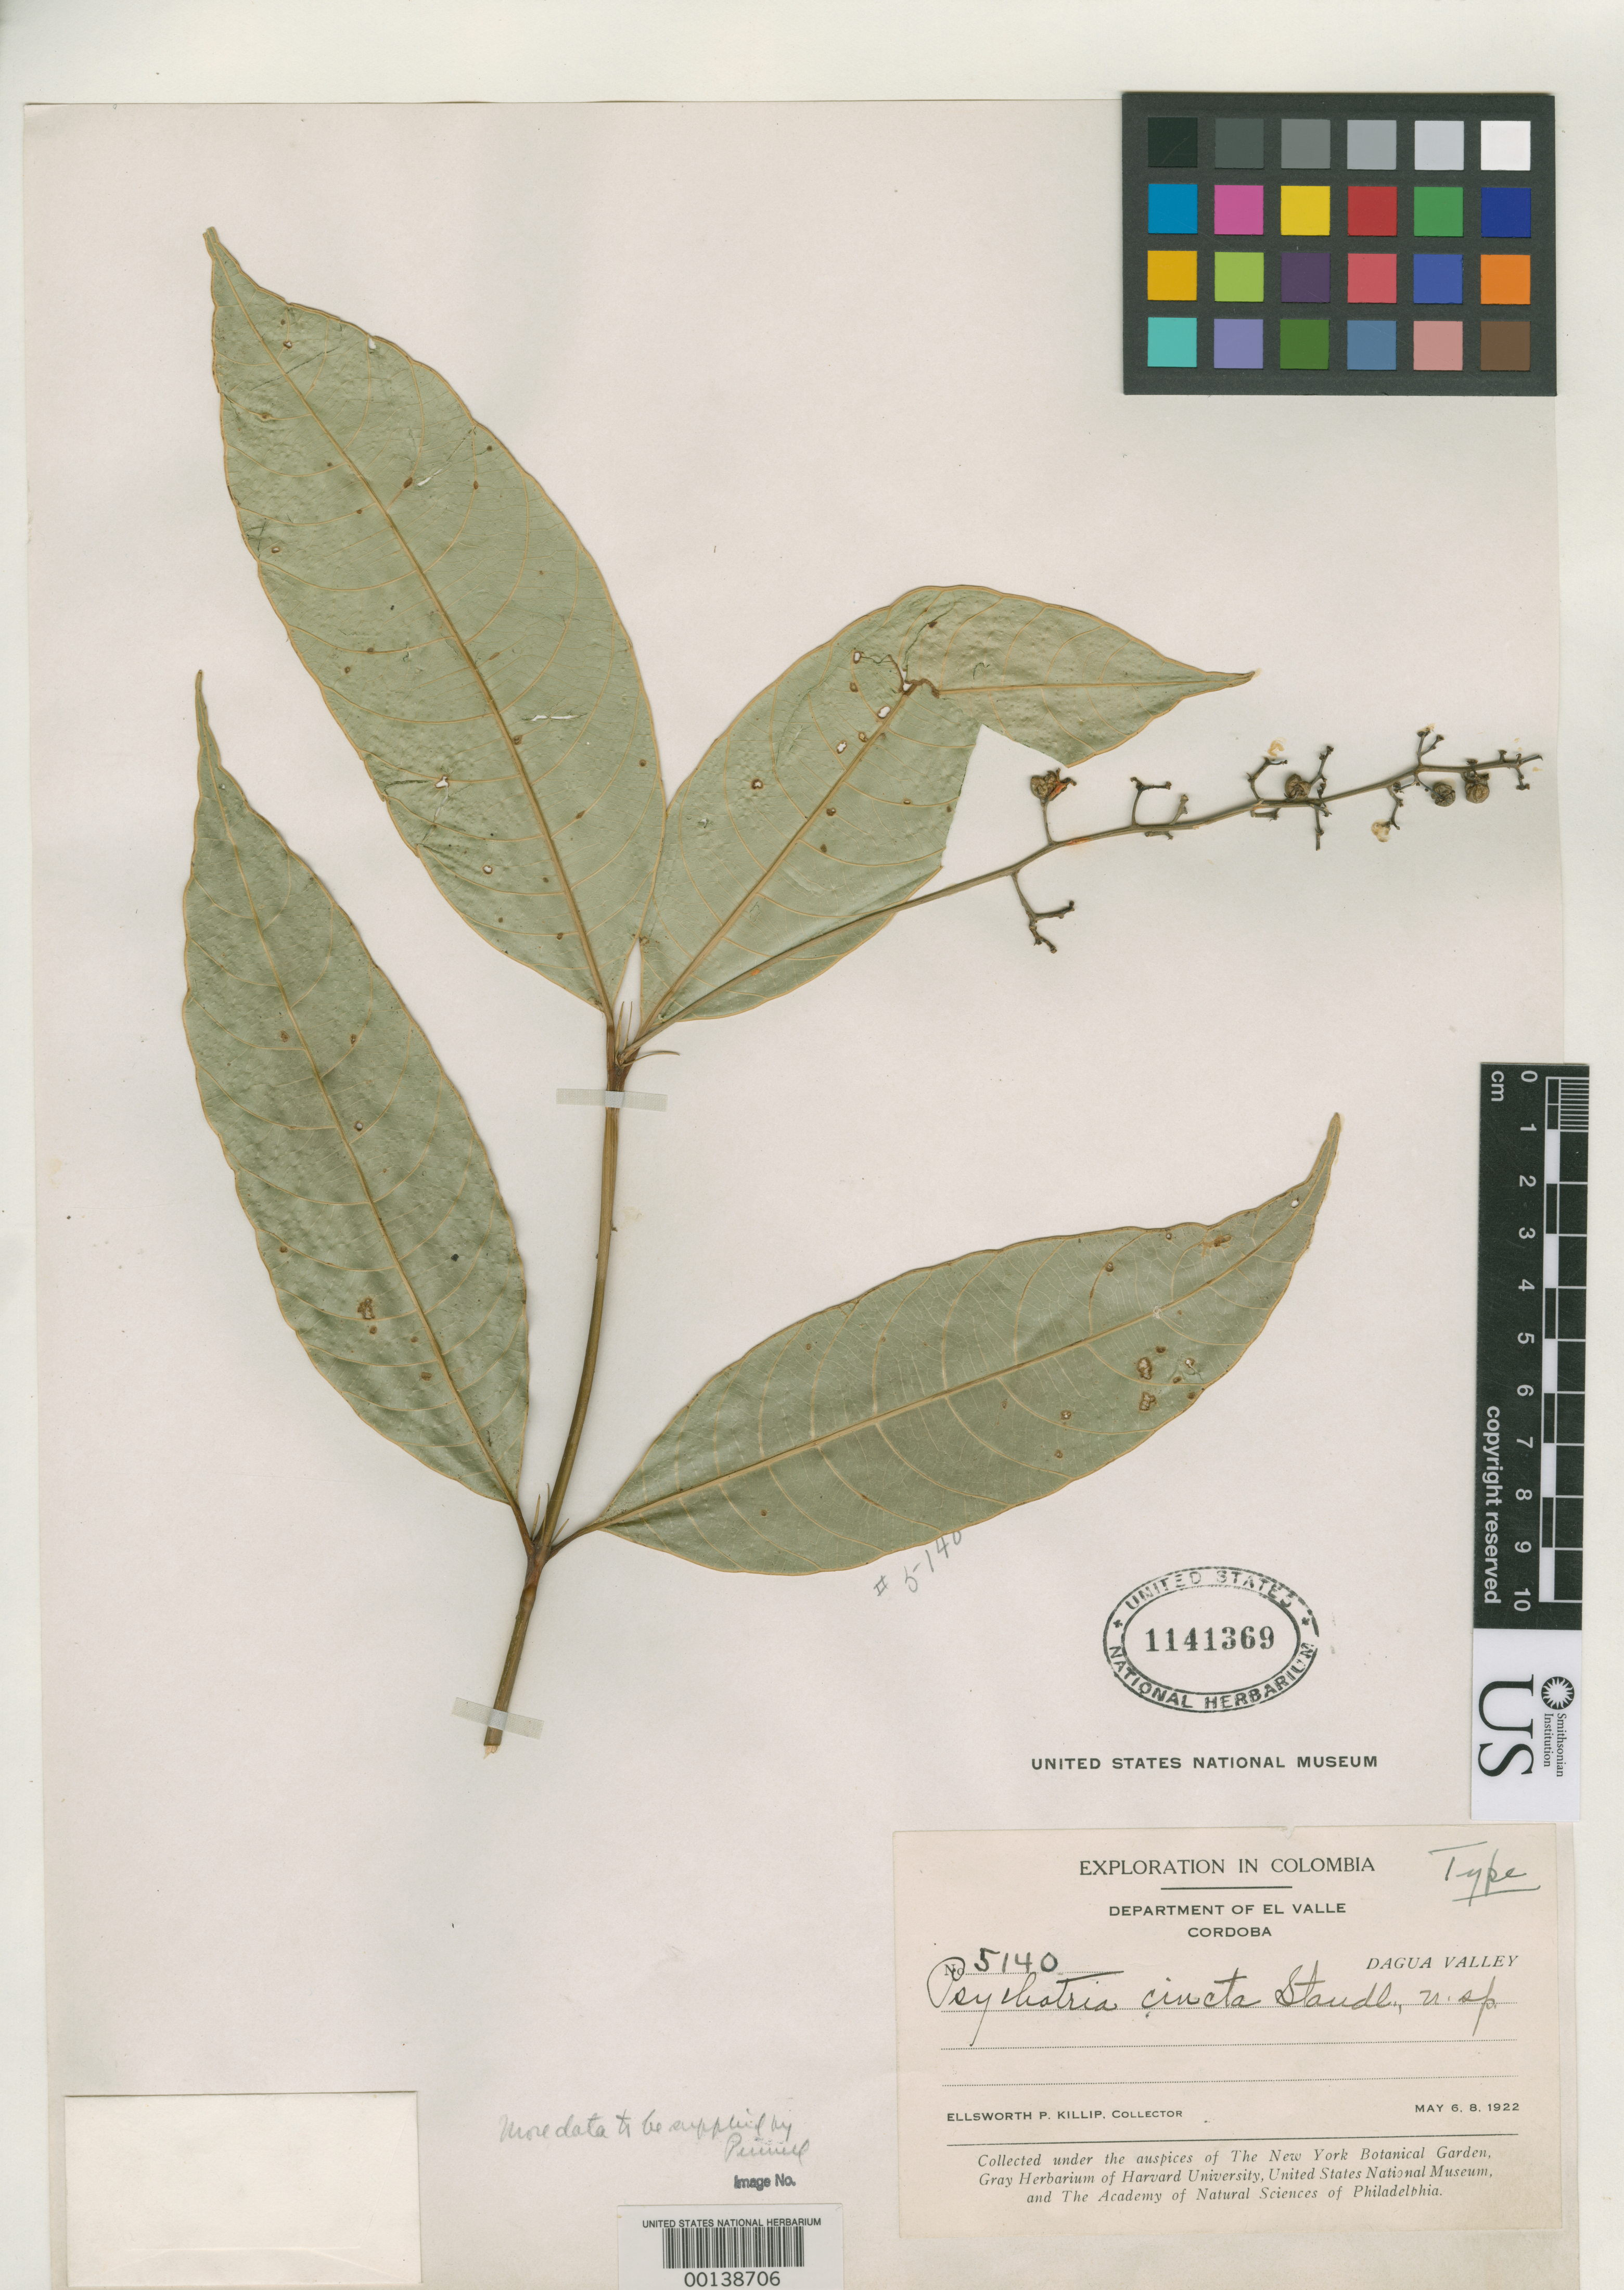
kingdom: Plantae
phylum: Tracheophyta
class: Magnoliopsida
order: Gentianales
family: Rubiaceae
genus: Psychotria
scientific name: Psychotria cincta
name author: Standl.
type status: Holotype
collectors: E. P. Killip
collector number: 5140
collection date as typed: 06 May 1922 to 08 May 1922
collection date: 1922-05-06/1922-05-08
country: Colombia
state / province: Valle del Cauca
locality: Cordoba, Dagua Valley.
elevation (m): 100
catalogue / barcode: US 1141369